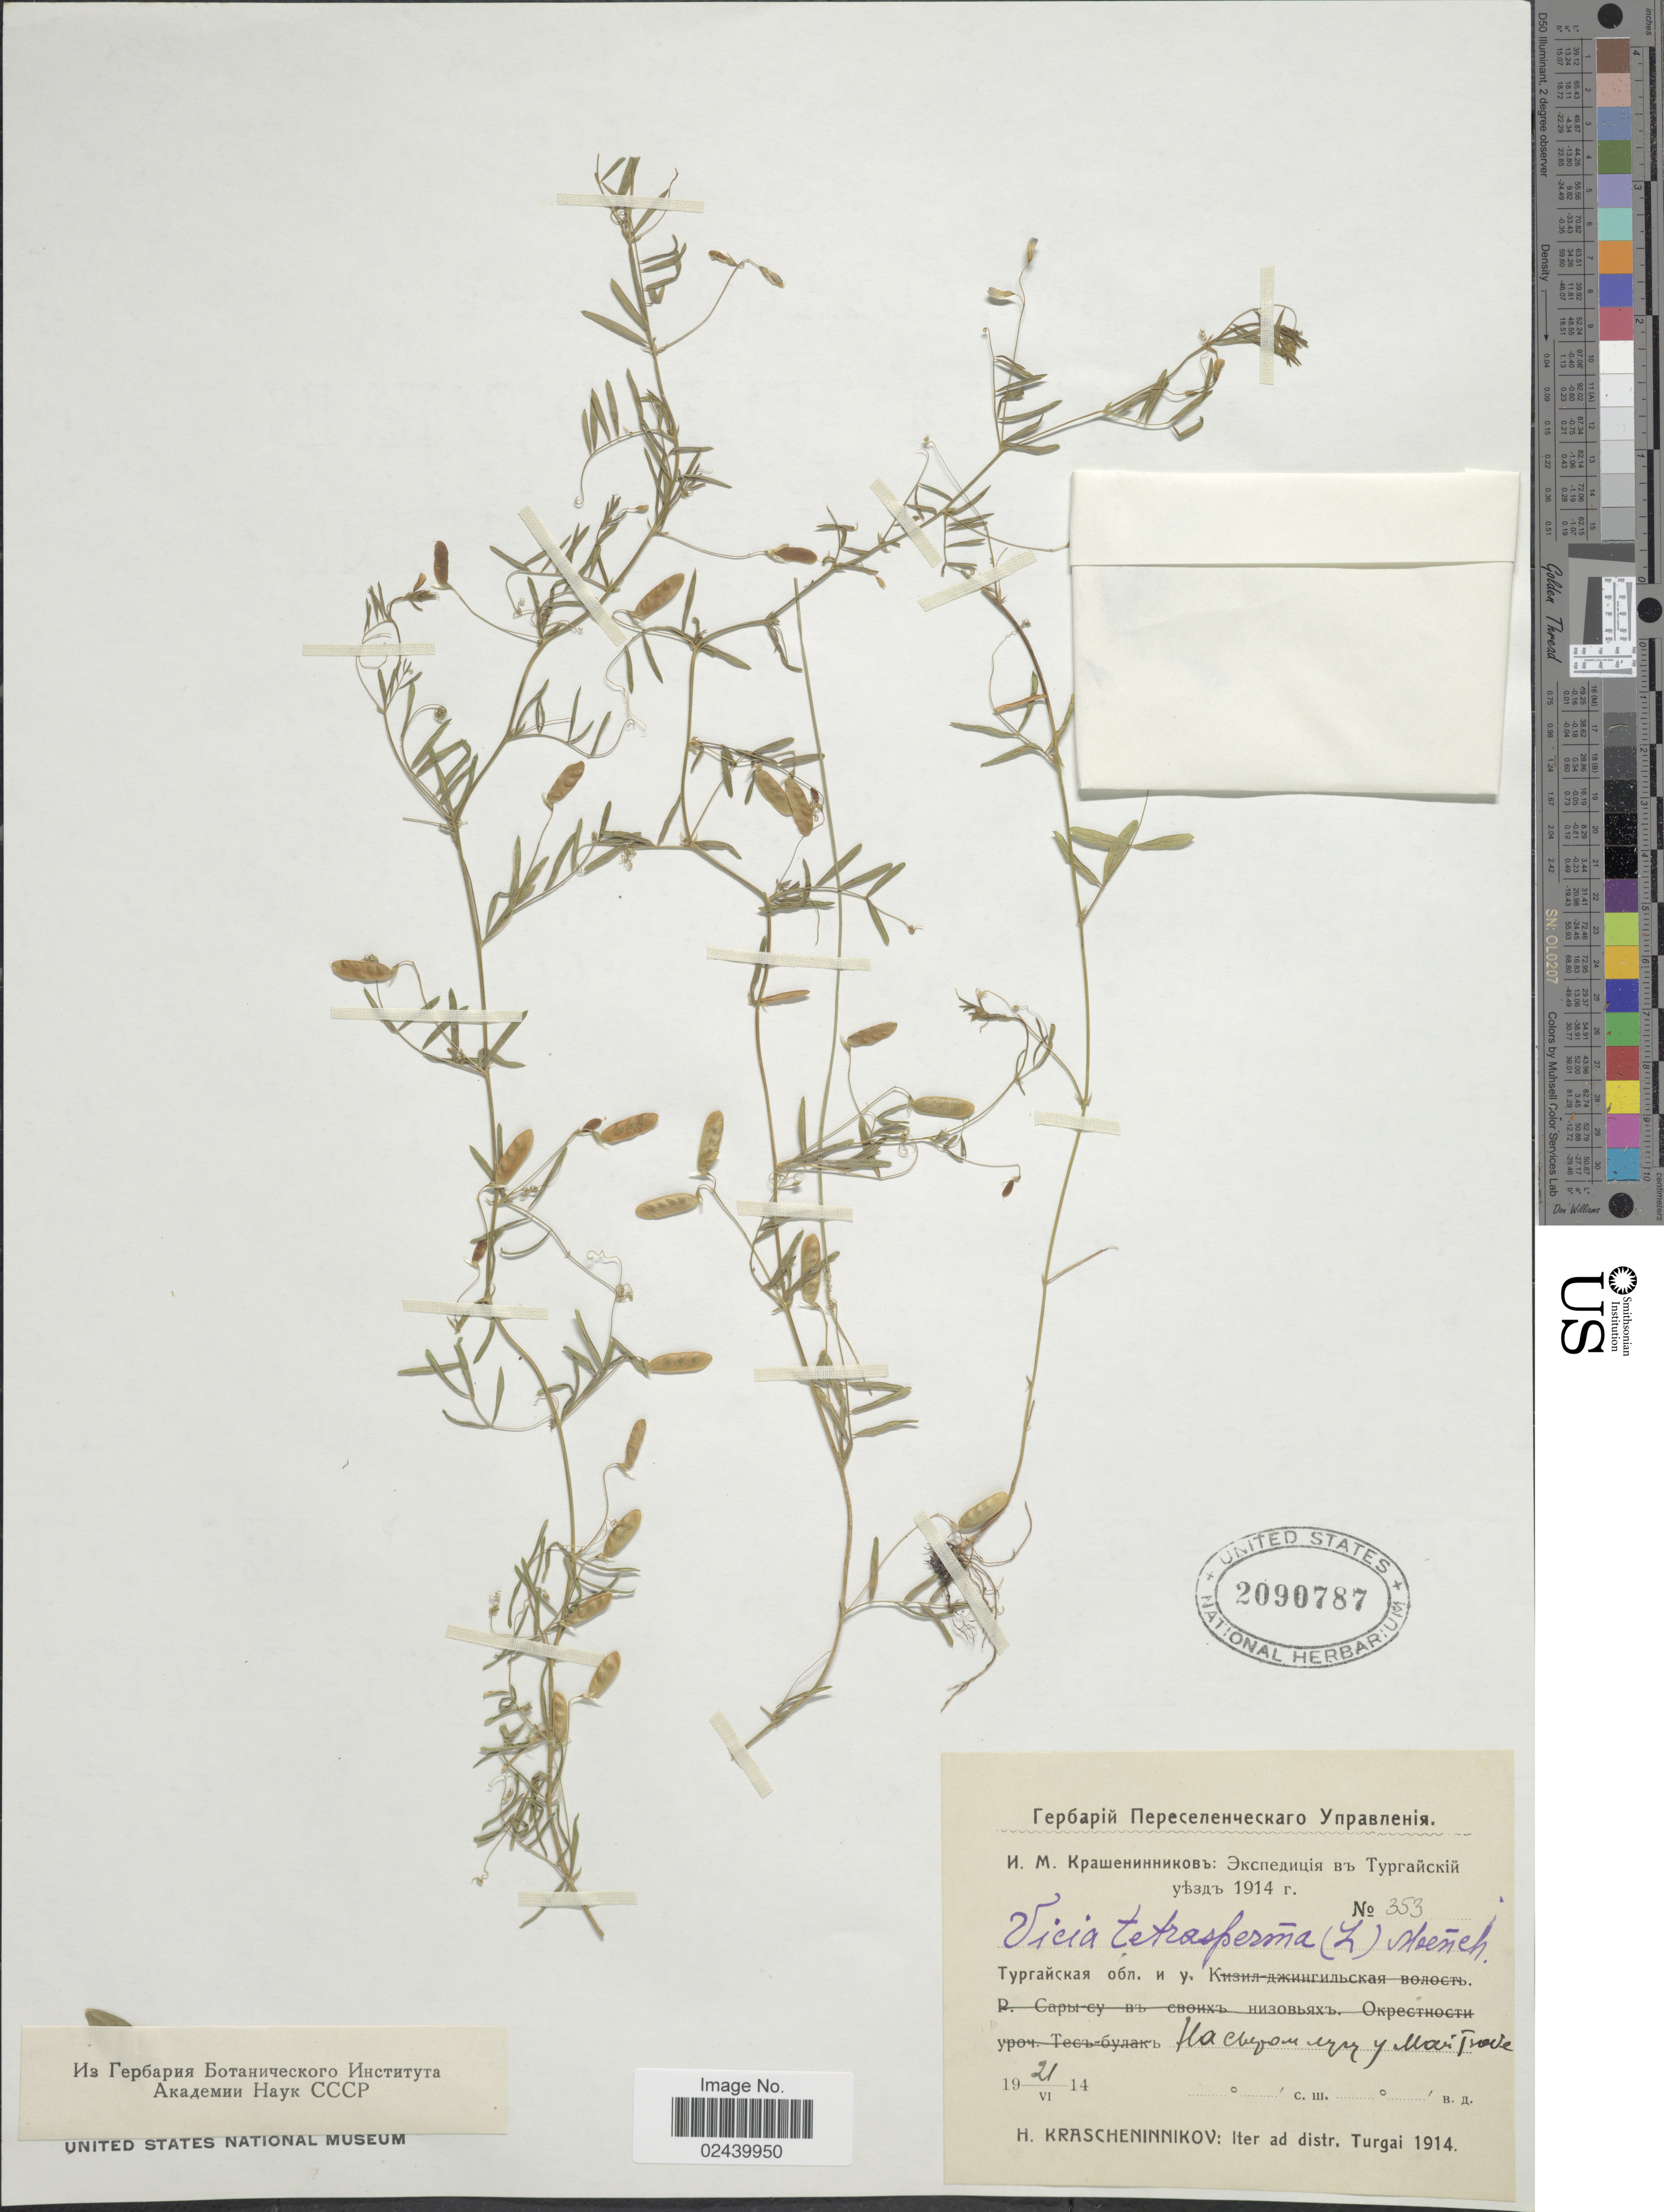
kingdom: Plantae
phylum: Tracheophyta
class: Magnoliopsida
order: Fabales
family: Fabaceae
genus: Vicia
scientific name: Vicia tetrasperma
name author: (L.) Schreb.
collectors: H. Krascheninnikov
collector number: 353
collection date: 1914-06-21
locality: X, Iter ad distr. Turgai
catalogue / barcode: US 2090787